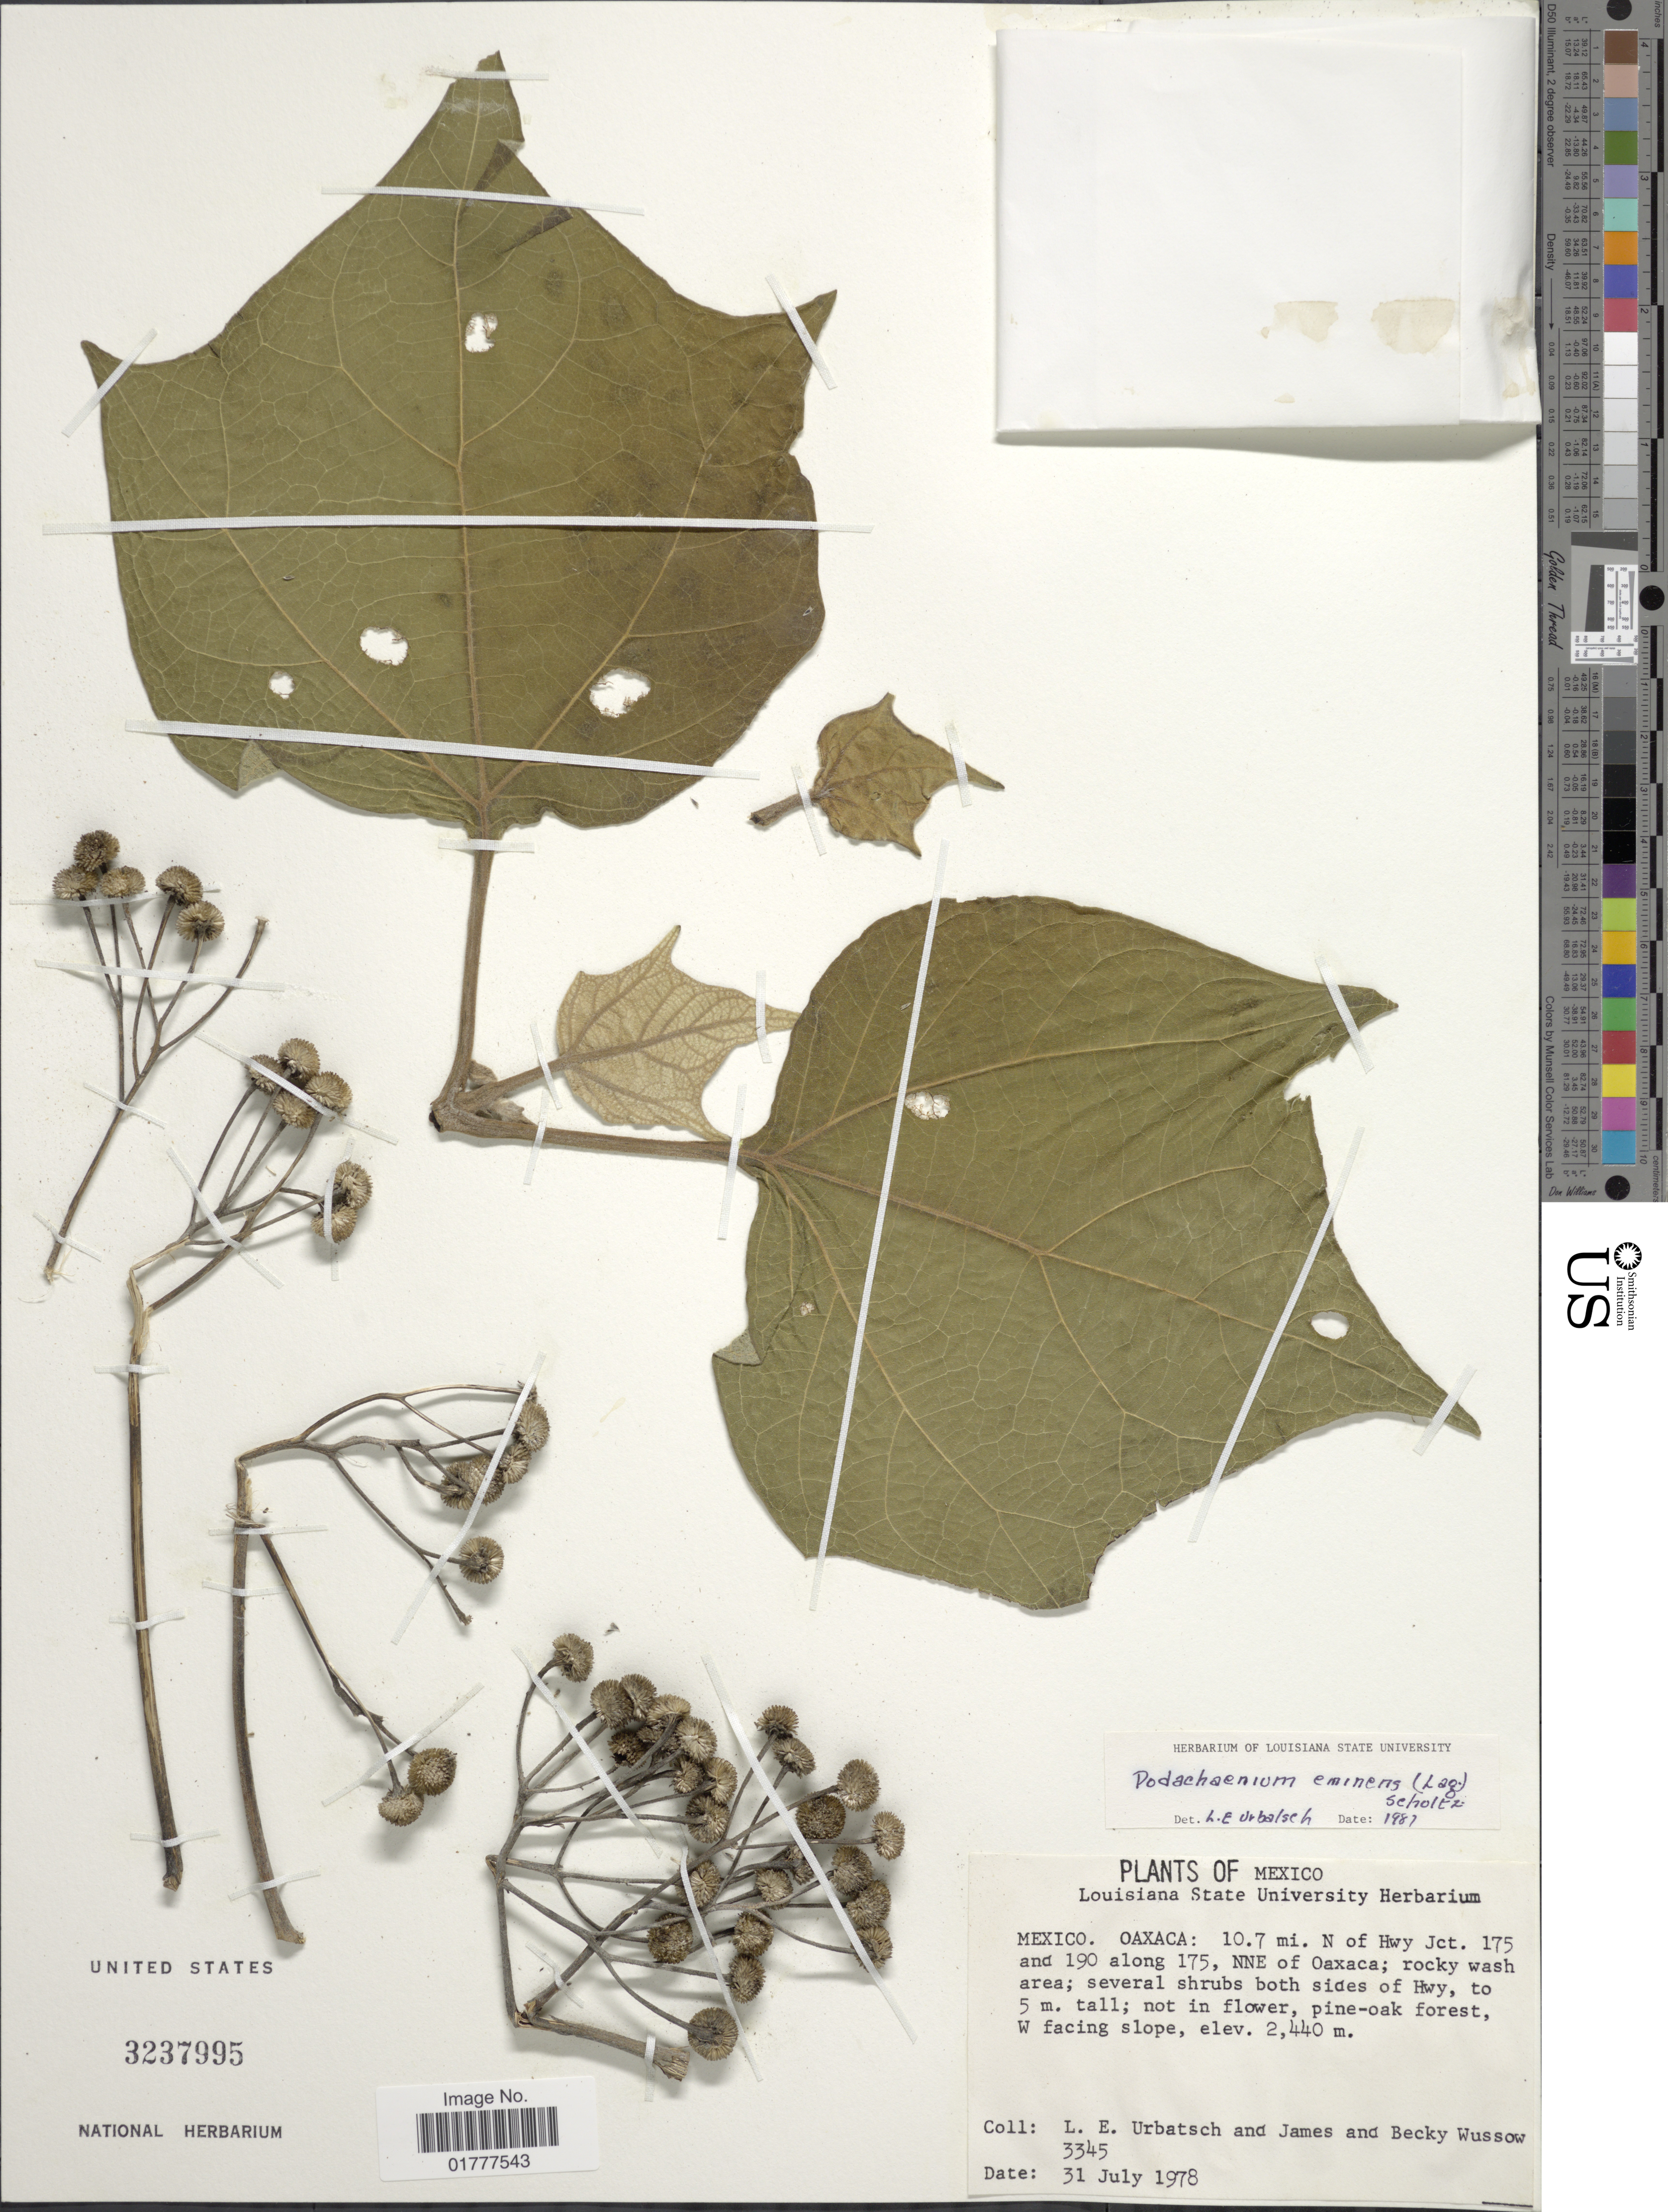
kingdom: Plantae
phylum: Tracheophyta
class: Magnoliopsida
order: Asterales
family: Asteraceae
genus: Podachaenium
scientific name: Podachaenium eminens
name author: (Lag.) Sch. Bip. ex Sch. Bip.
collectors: L. E. Urbatsch & J. Wussow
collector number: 3345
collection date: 1978-07-31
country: Mexico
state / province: Oaxaca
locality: Mexico. Oaxaca: 10.7 mi N of Hwy. Jct. 175 and 190 along 175, NNE of Oaxaca.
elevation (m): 2440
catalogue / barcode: US 3237995